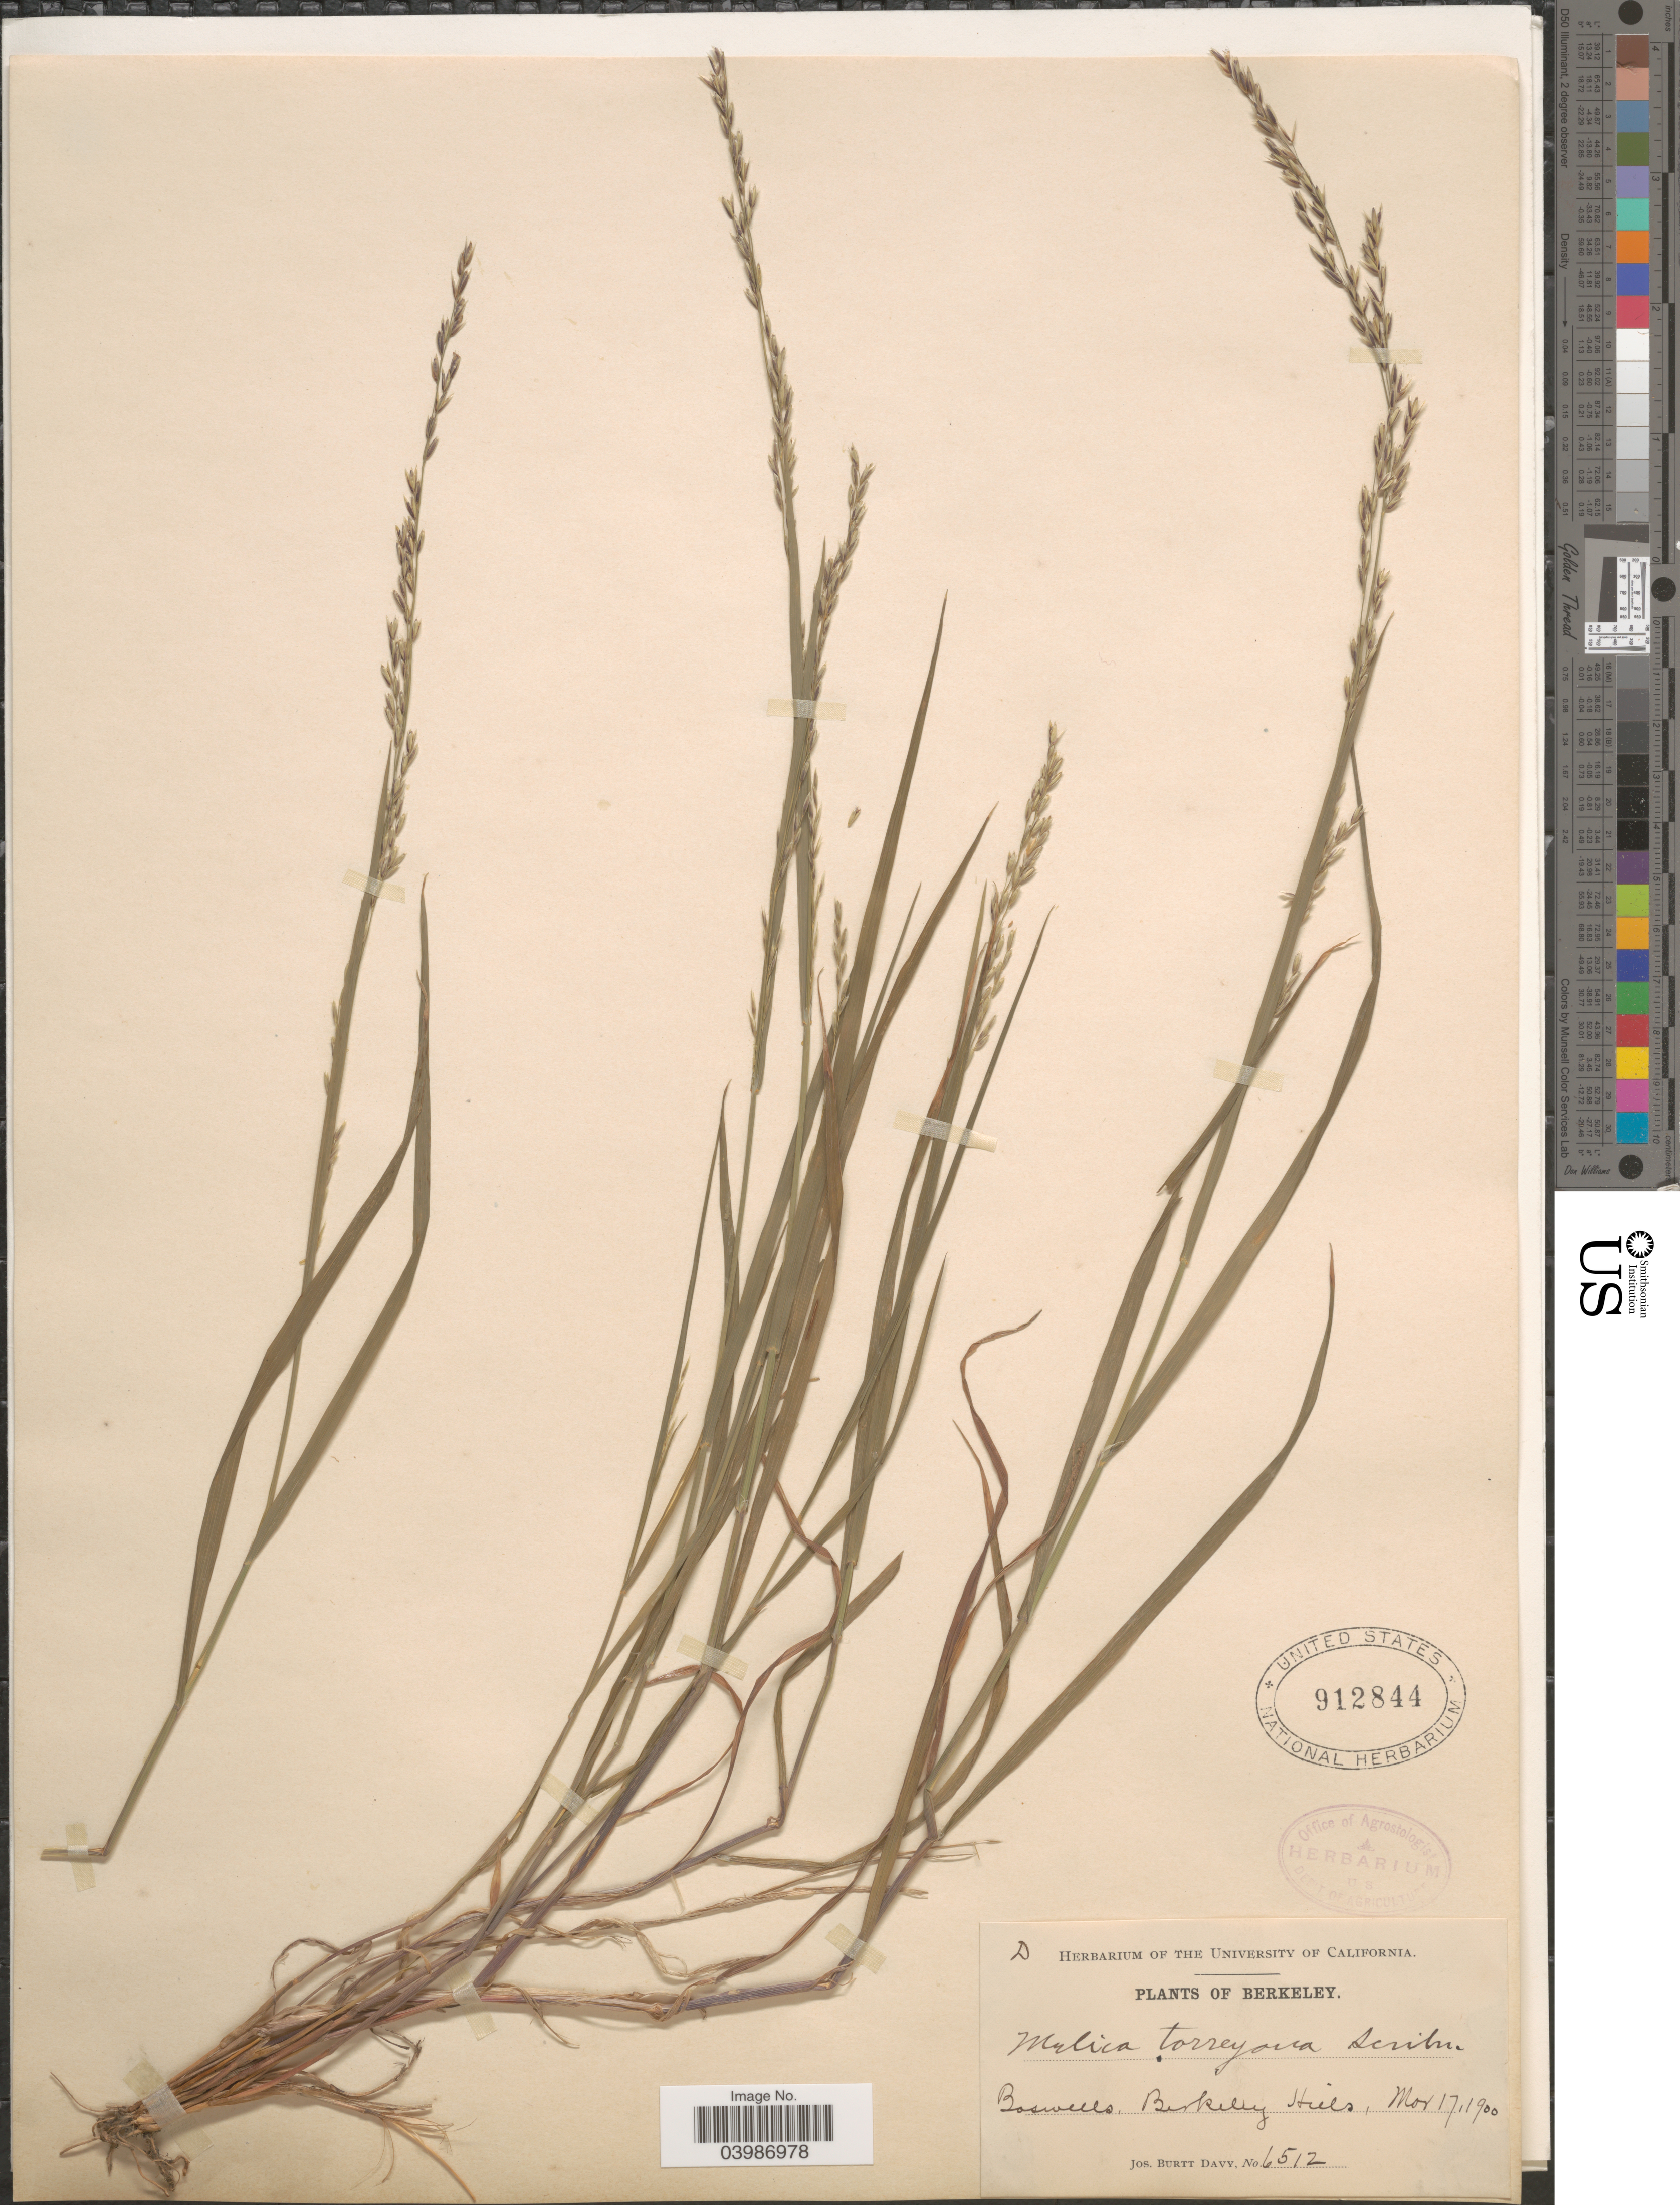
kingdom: Plantae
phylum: Tracheophyta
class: Liliopsida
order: Poales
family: Poaceae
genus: Melica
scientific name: Melica torreyana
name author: Scribn.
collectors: J. Burtt Davy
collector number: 6512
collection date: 1900-03-17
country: United States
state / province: California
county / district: Alameda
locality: Berkeley. Boswells, Berkeley Hills.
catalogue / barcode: US 912844